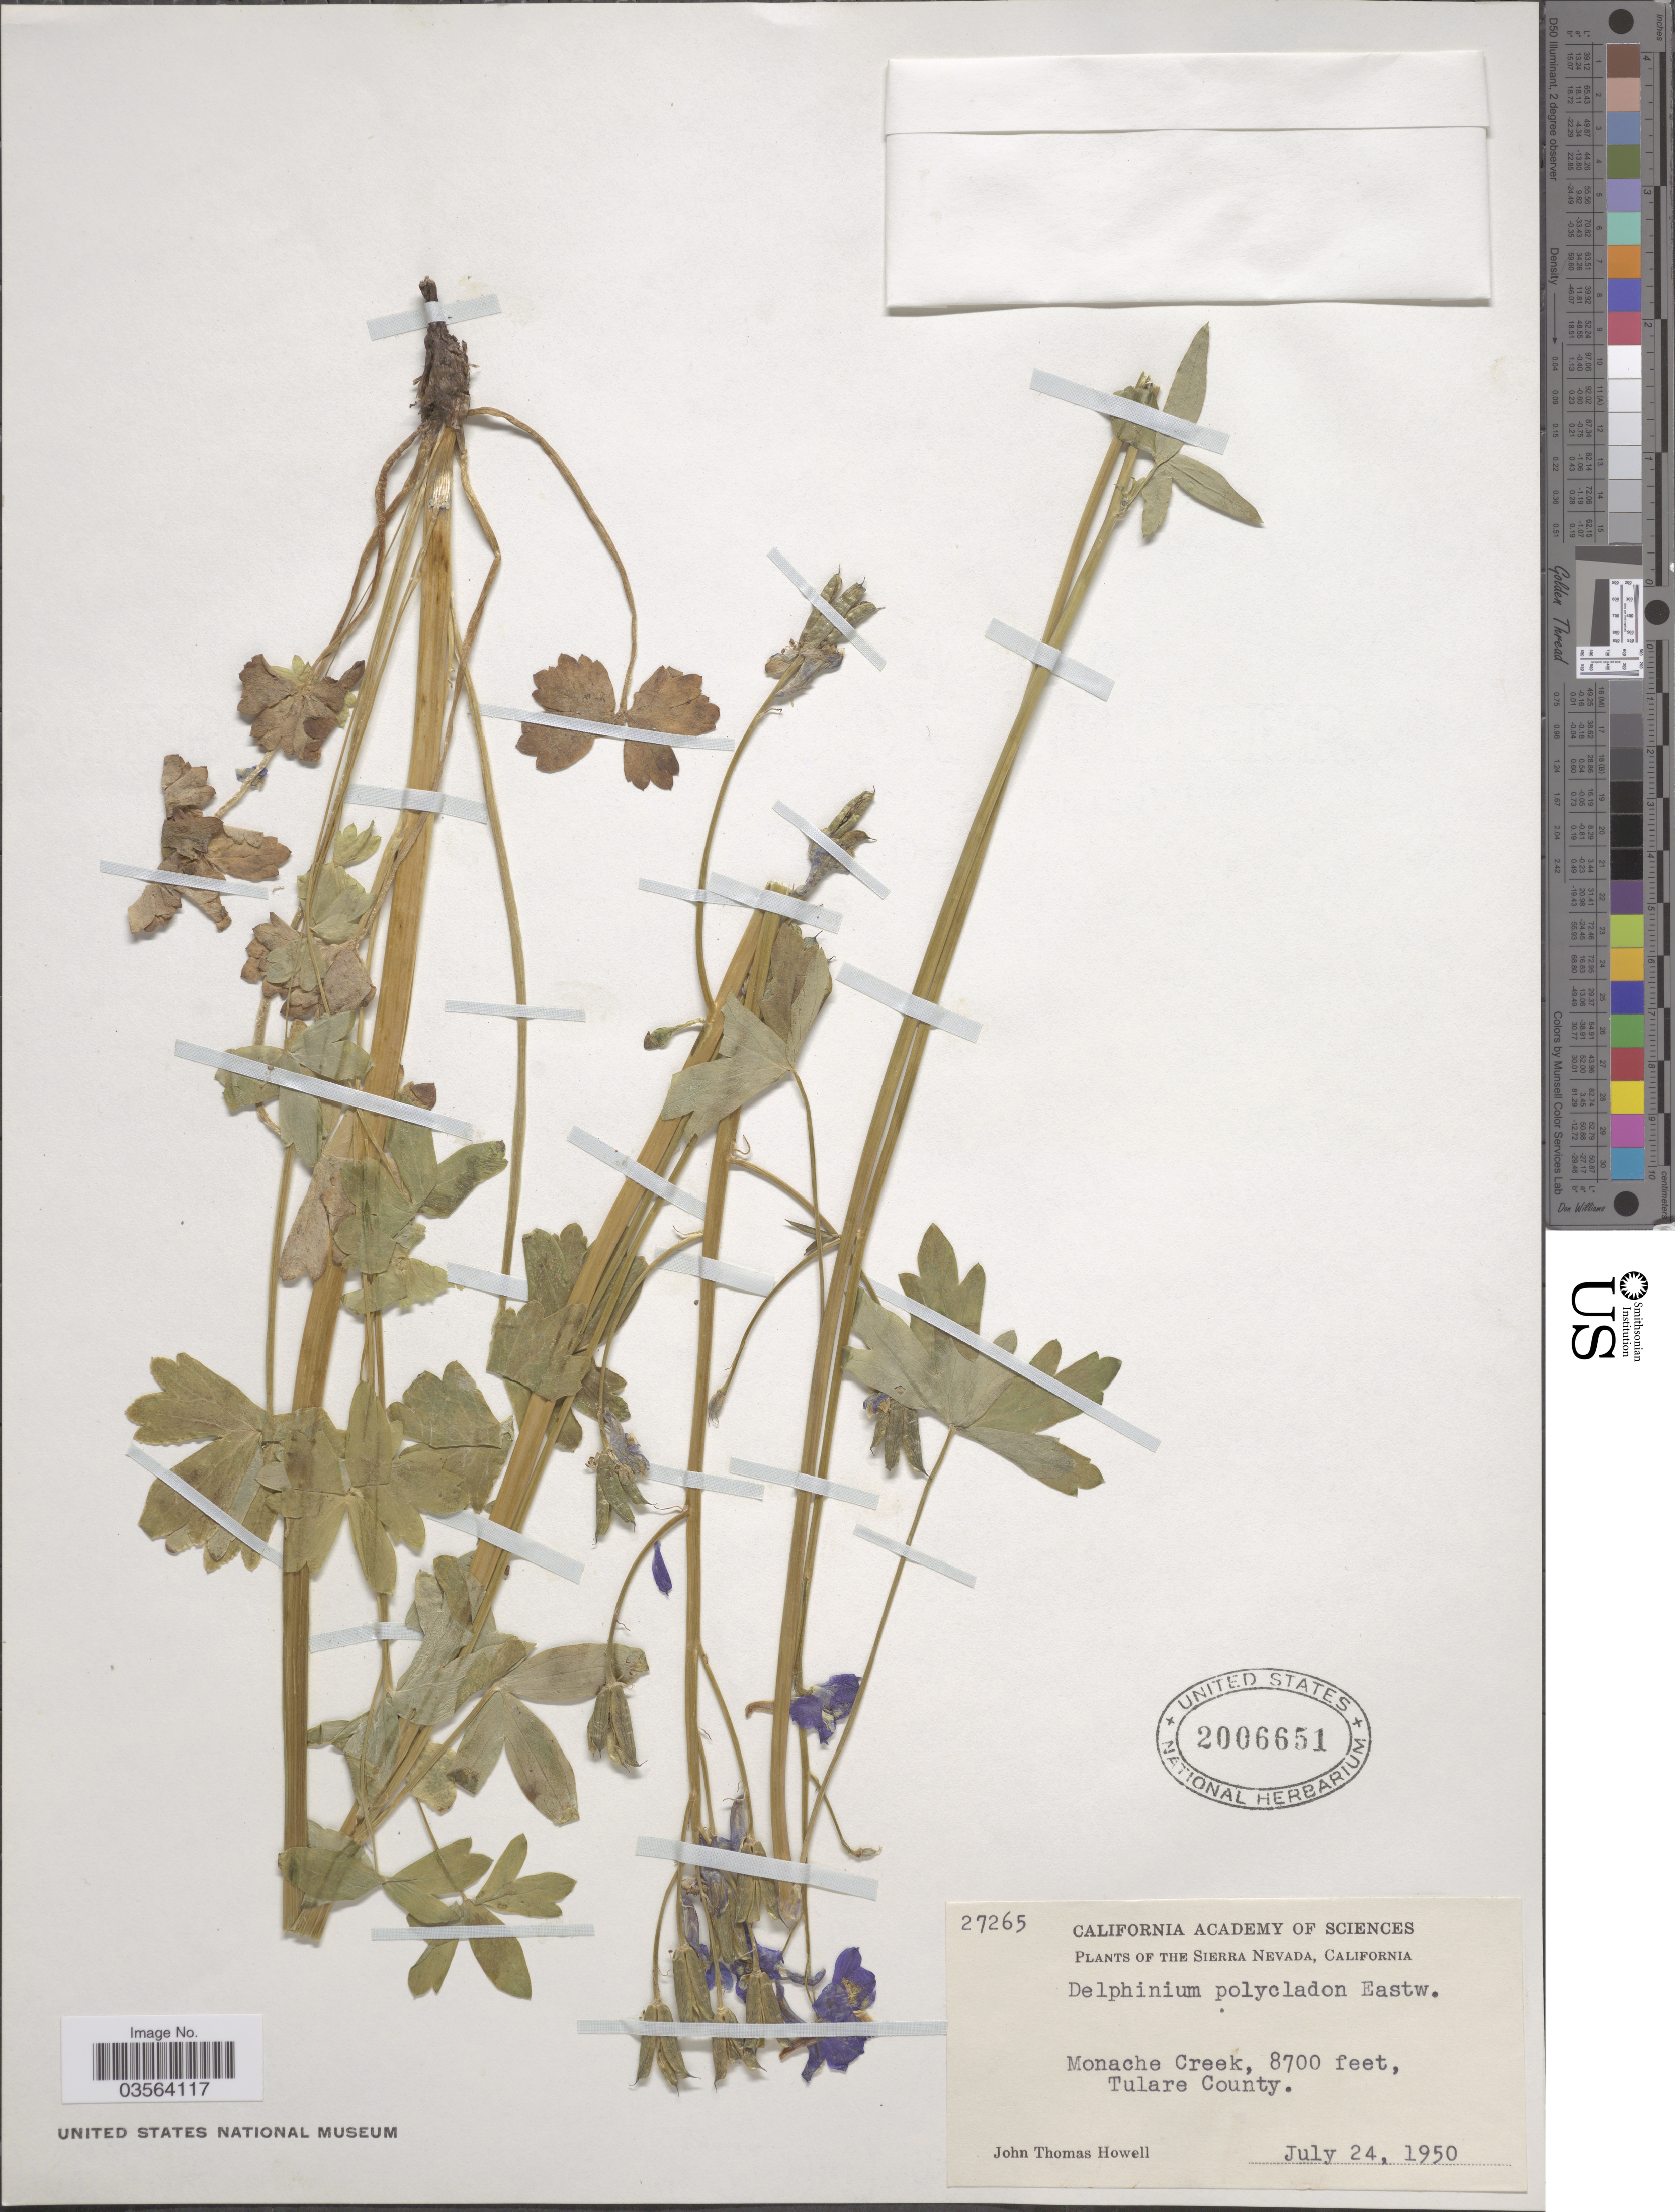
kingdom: Plantae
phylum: Tracheophyta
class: Magnoliopsida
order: Ranunculales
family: Ranunculaceae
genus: Delphinium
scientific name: Delphinium polycladon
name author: Eastw.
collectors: J. T. Howell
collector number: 27265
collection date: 1950-07-24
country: United States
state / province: California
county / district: Tulare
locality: The Sierra Nevada, Monache Creek, Tulare County.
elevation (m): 2652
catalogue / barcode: US 2006651